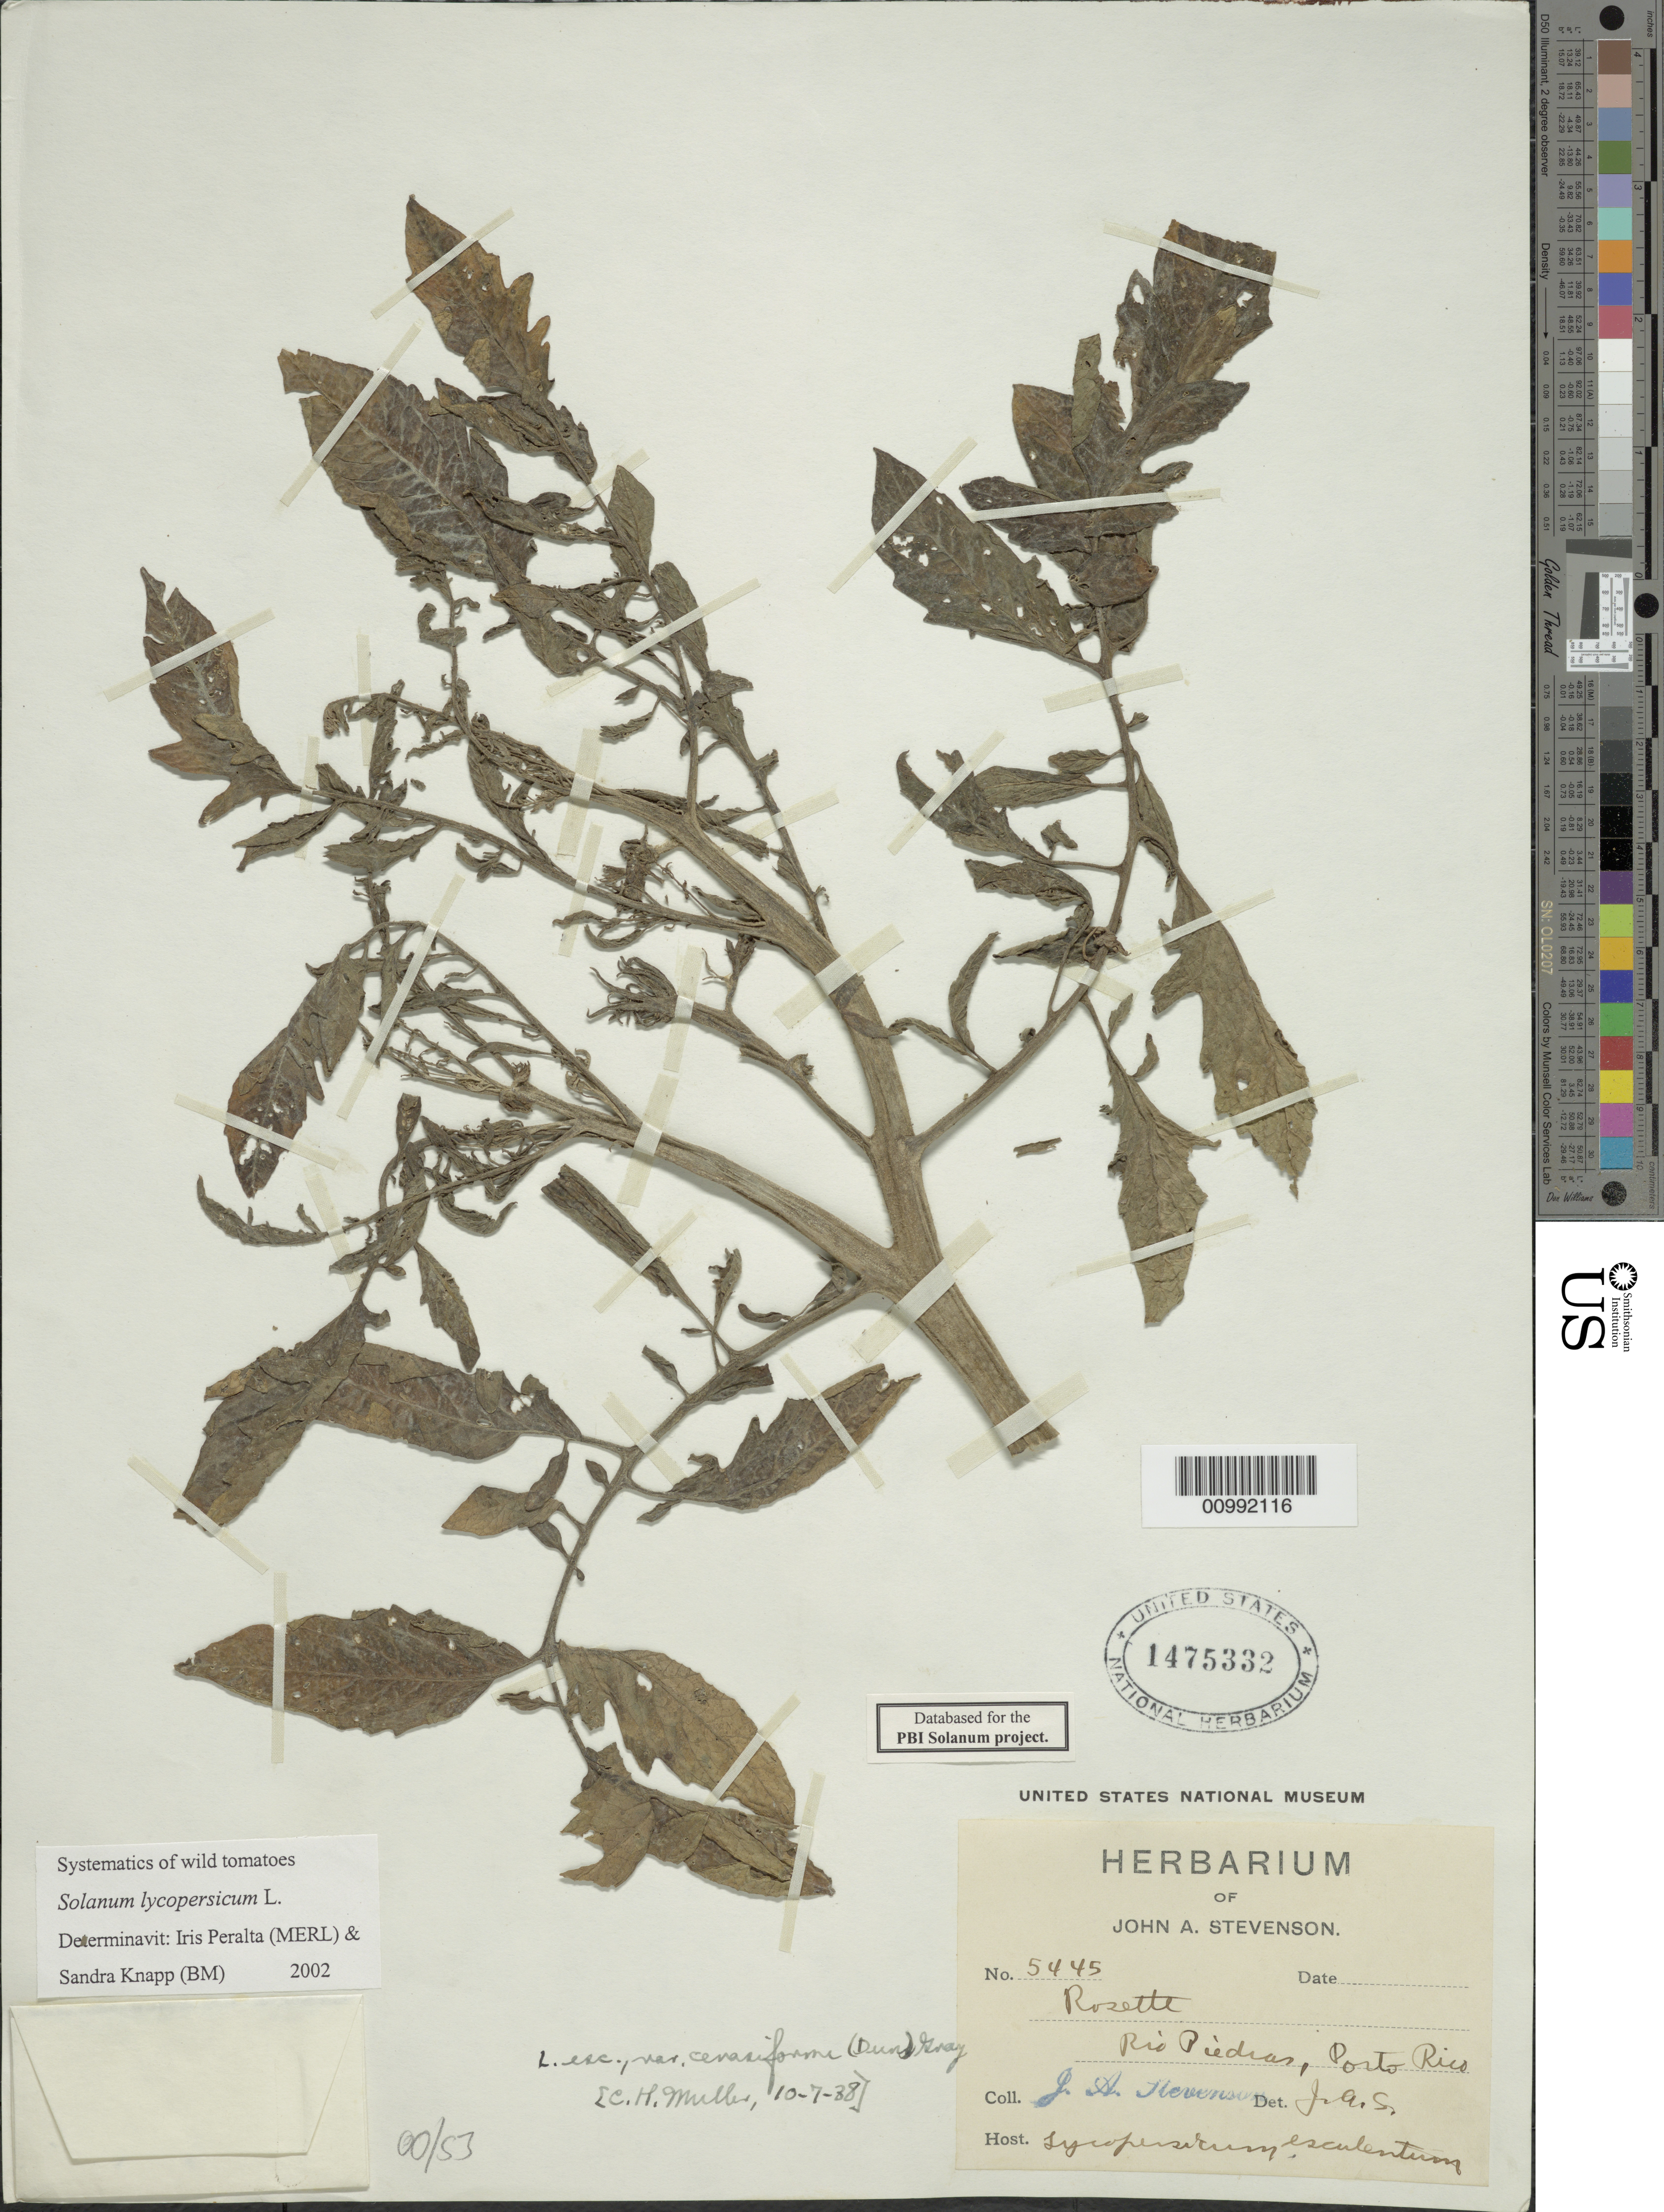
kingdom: Plantae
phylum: Tracheophyta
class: Magnoliopsida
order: Solanales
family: Solanaceae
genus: Solanum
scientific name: Solanum lycopersicum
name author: L.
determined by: Peralta, Iris E.; Knapp, S. D.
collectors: J. Stevenson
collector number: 5445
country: Puerto Rico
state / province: San Juan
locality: Rio Piedras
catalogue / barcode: US 1475332